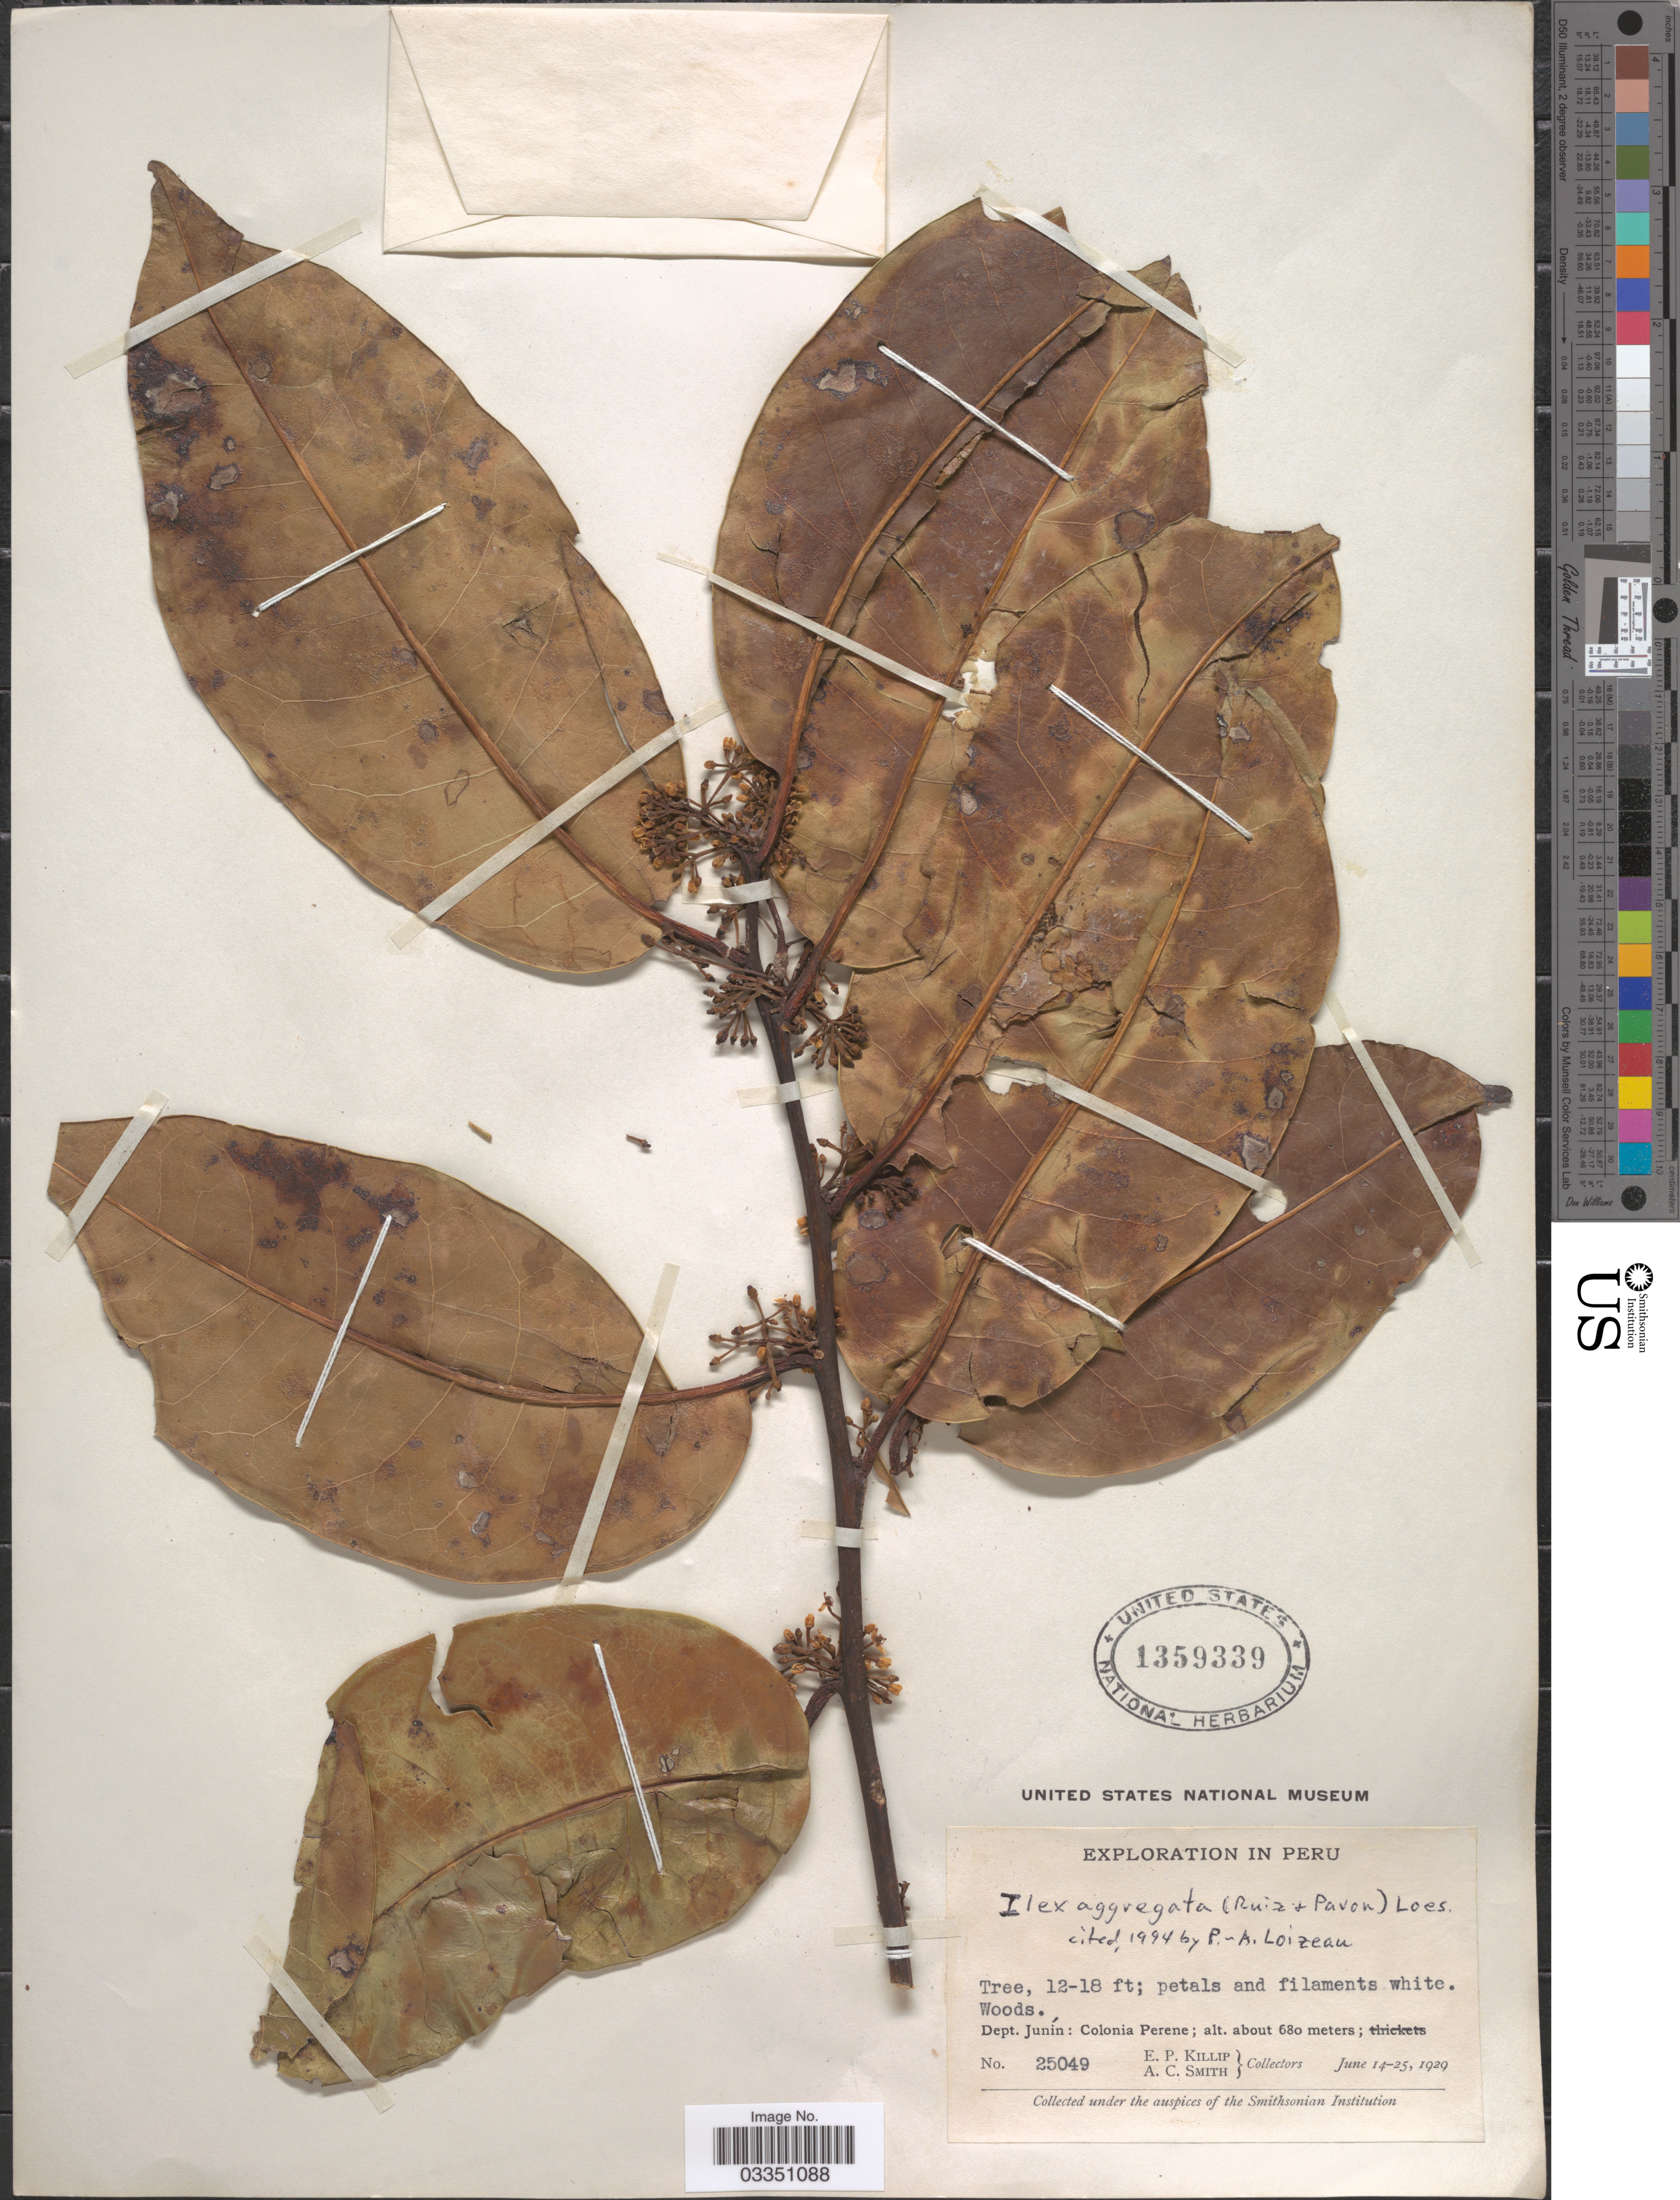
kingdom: Plantae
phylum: Tracheophyta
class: Magnoliopsida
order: Aquifoliales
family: Aquifoliaceae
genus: Ilex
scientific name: Ilex aggregata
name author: (Ruiz & Pav.) Loes.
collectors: E. P. Killip & A. C. Smith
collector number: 25049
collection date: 1929-06-14/1929-06-25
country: Peru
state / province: Junín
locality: Dept. Junín: Colonia Perene.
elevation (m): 680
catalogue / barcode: US 1359339